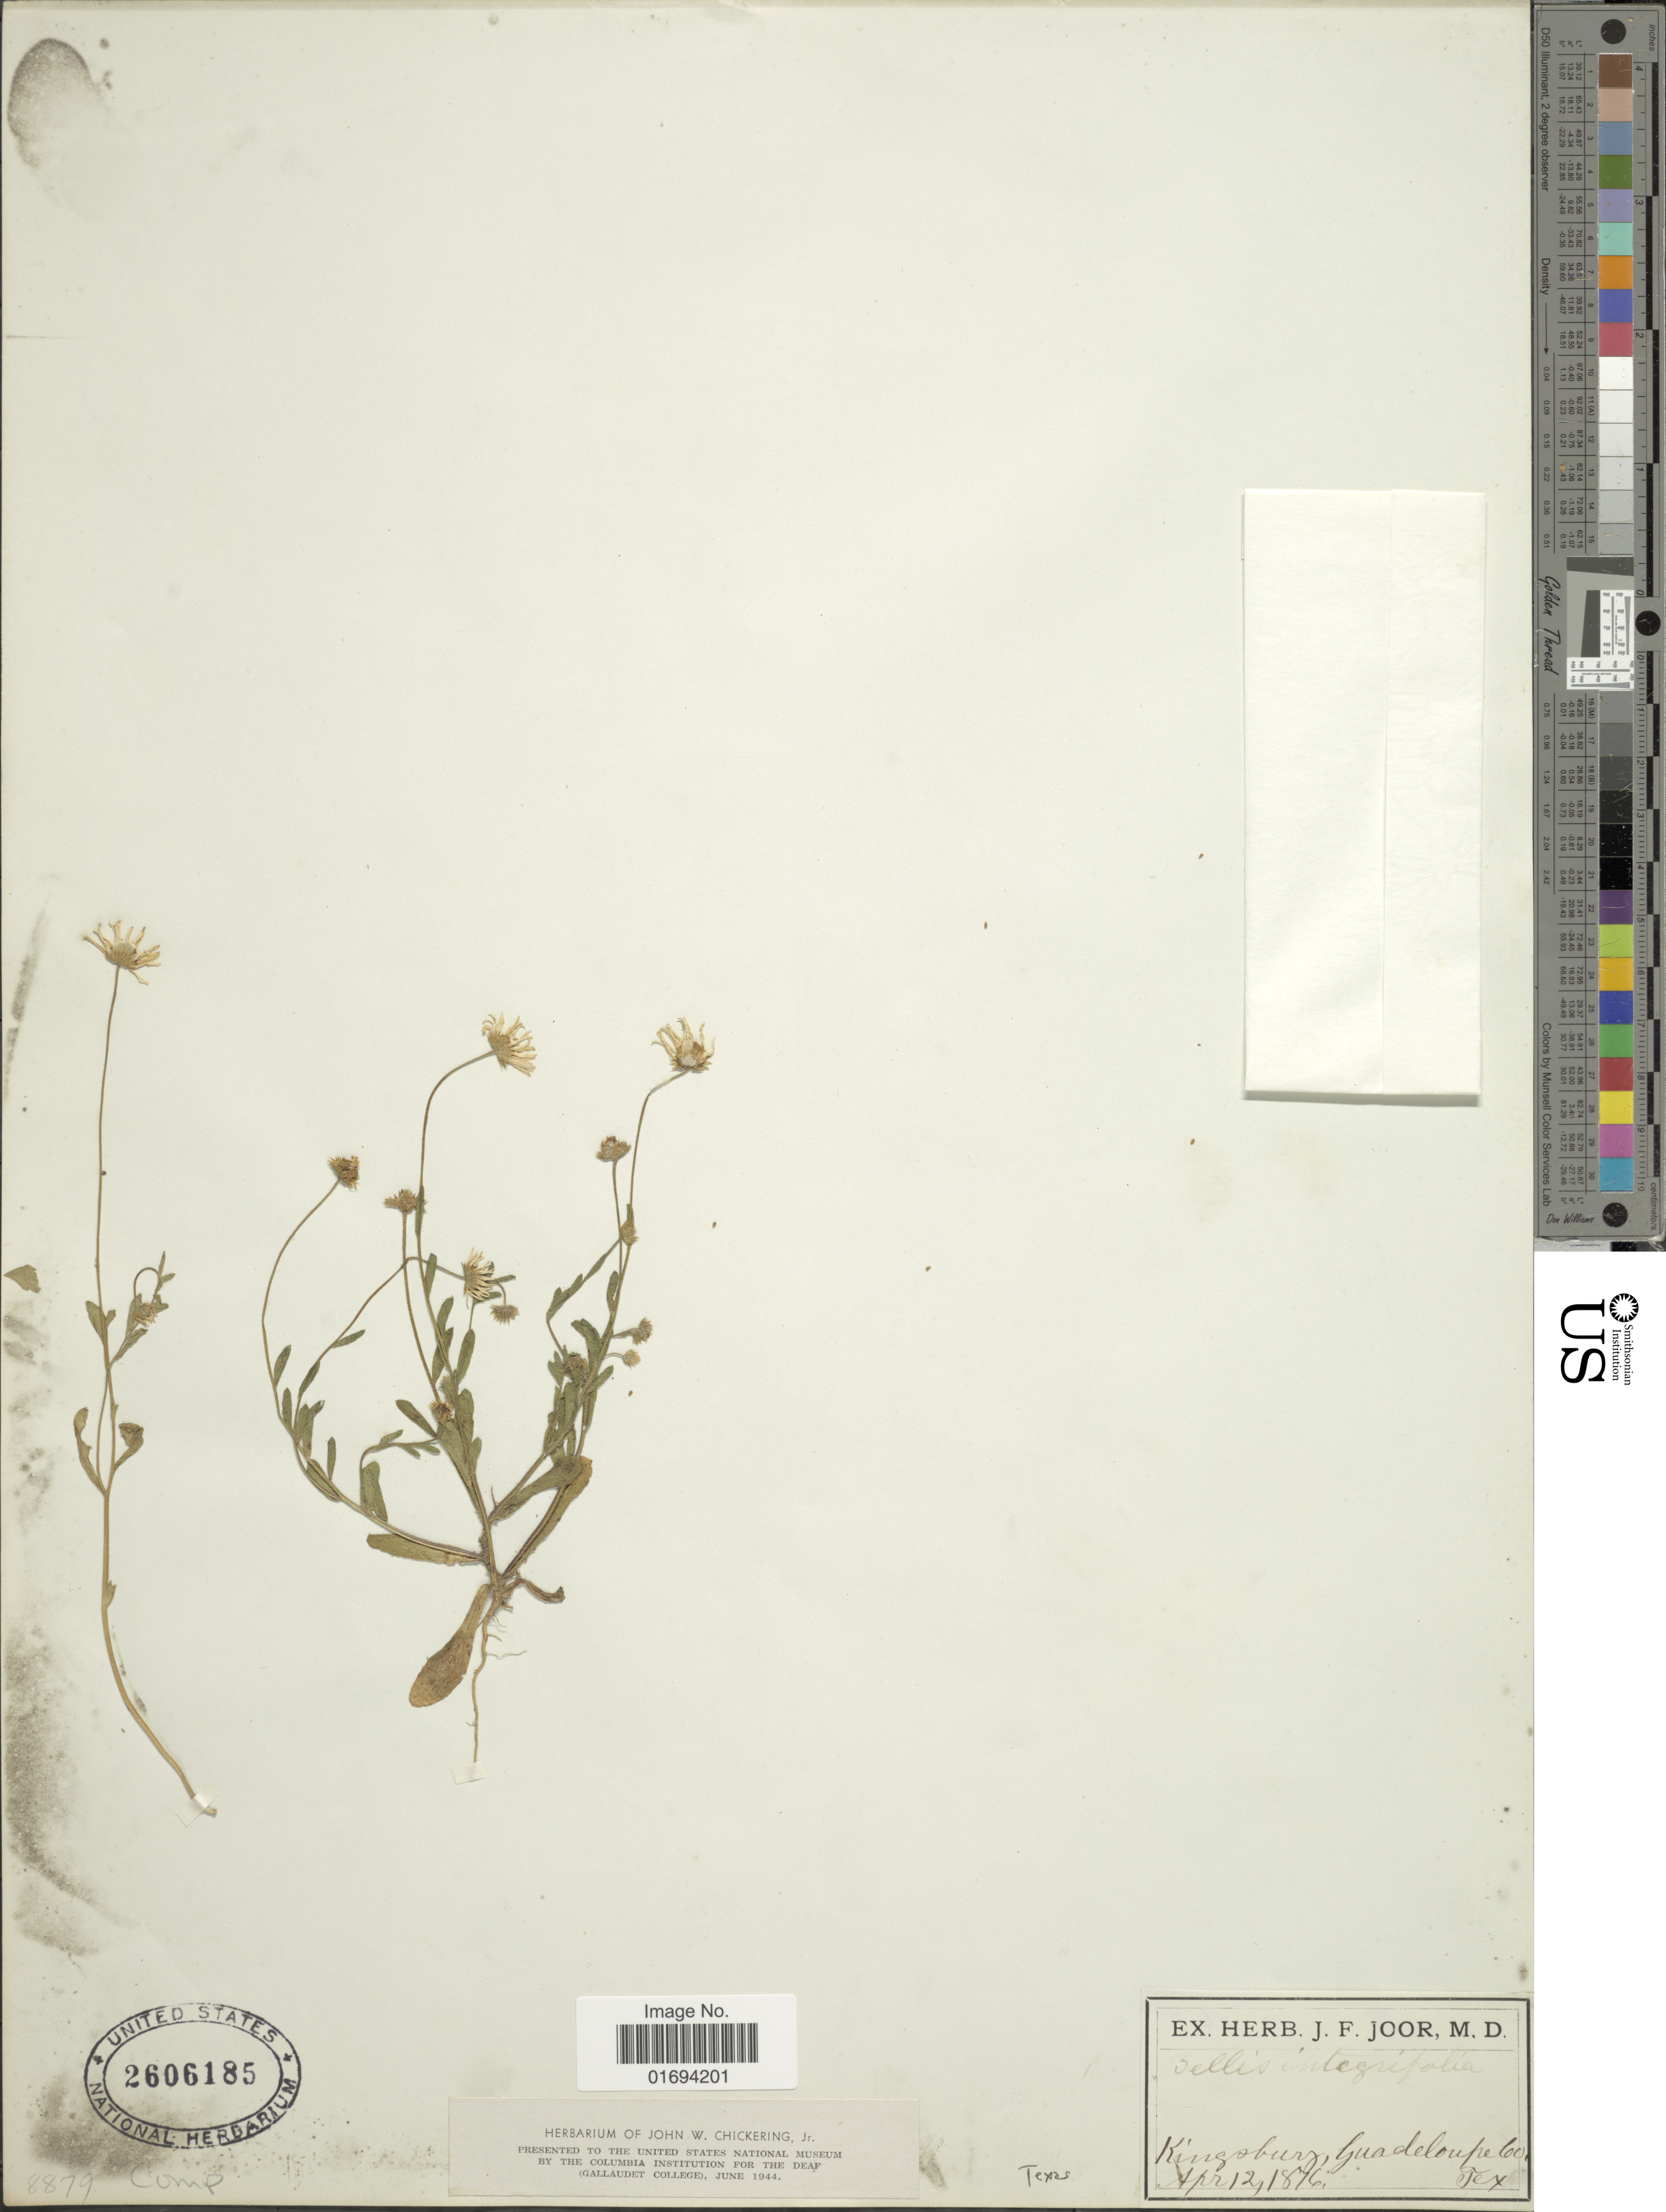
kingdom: Plantae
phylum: Tracheophyta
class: Magnoliopsida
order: Asterales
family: Asteraceae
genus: Astranthium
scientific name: Astranthium integrifolium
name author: (Michx.) Nutt.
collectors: ex herb. J.F. Joor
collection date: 1876-04-12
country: United States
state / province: Texas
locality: Kingoburg, Guadeloupe Co.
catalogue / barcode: US 2606185